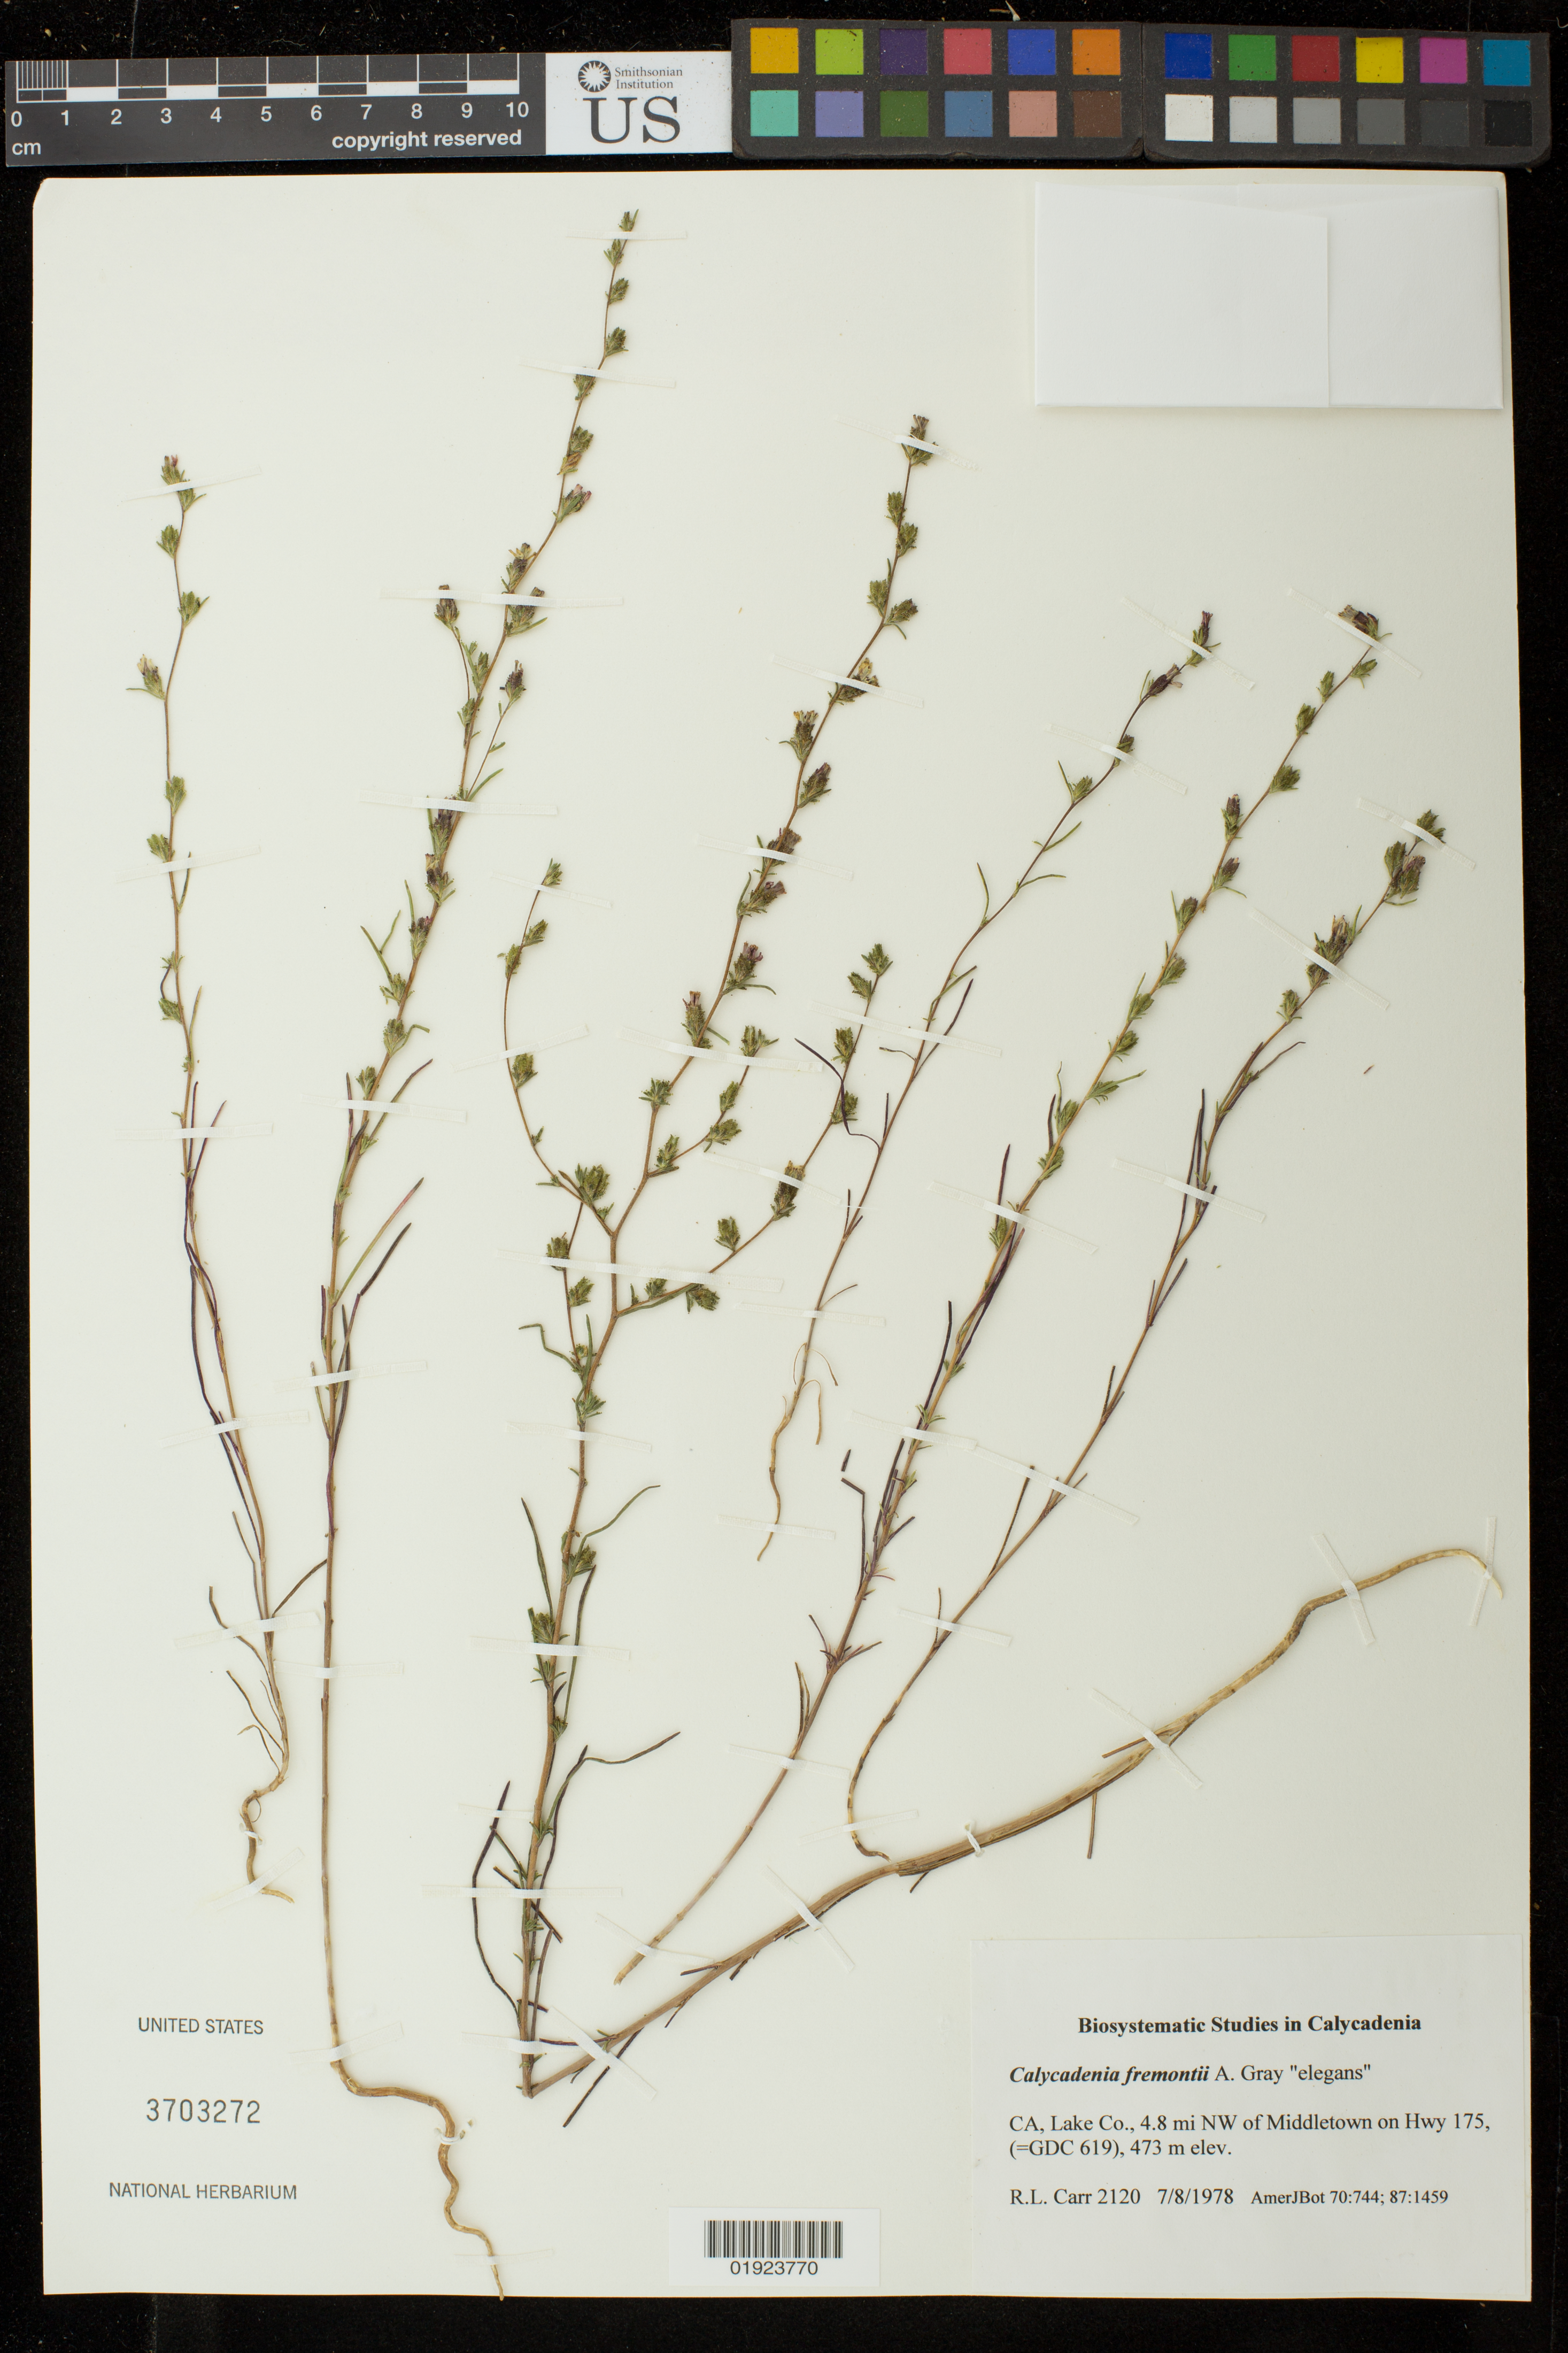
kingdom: Plantae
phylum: Tracheophyta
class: Magnoliopsida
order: Asterales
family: Asteraceae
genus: Calycadenia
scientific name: Calycadenia fremontii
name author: A. Gray in Emory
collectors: R. Carr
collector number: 2120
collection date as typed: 7/8/1978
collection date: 1978-07-08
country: United States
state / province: California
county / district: Lake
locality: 4.8 mi NW of Middletown on Hwy 175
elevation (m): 473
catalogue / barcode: US 3703272